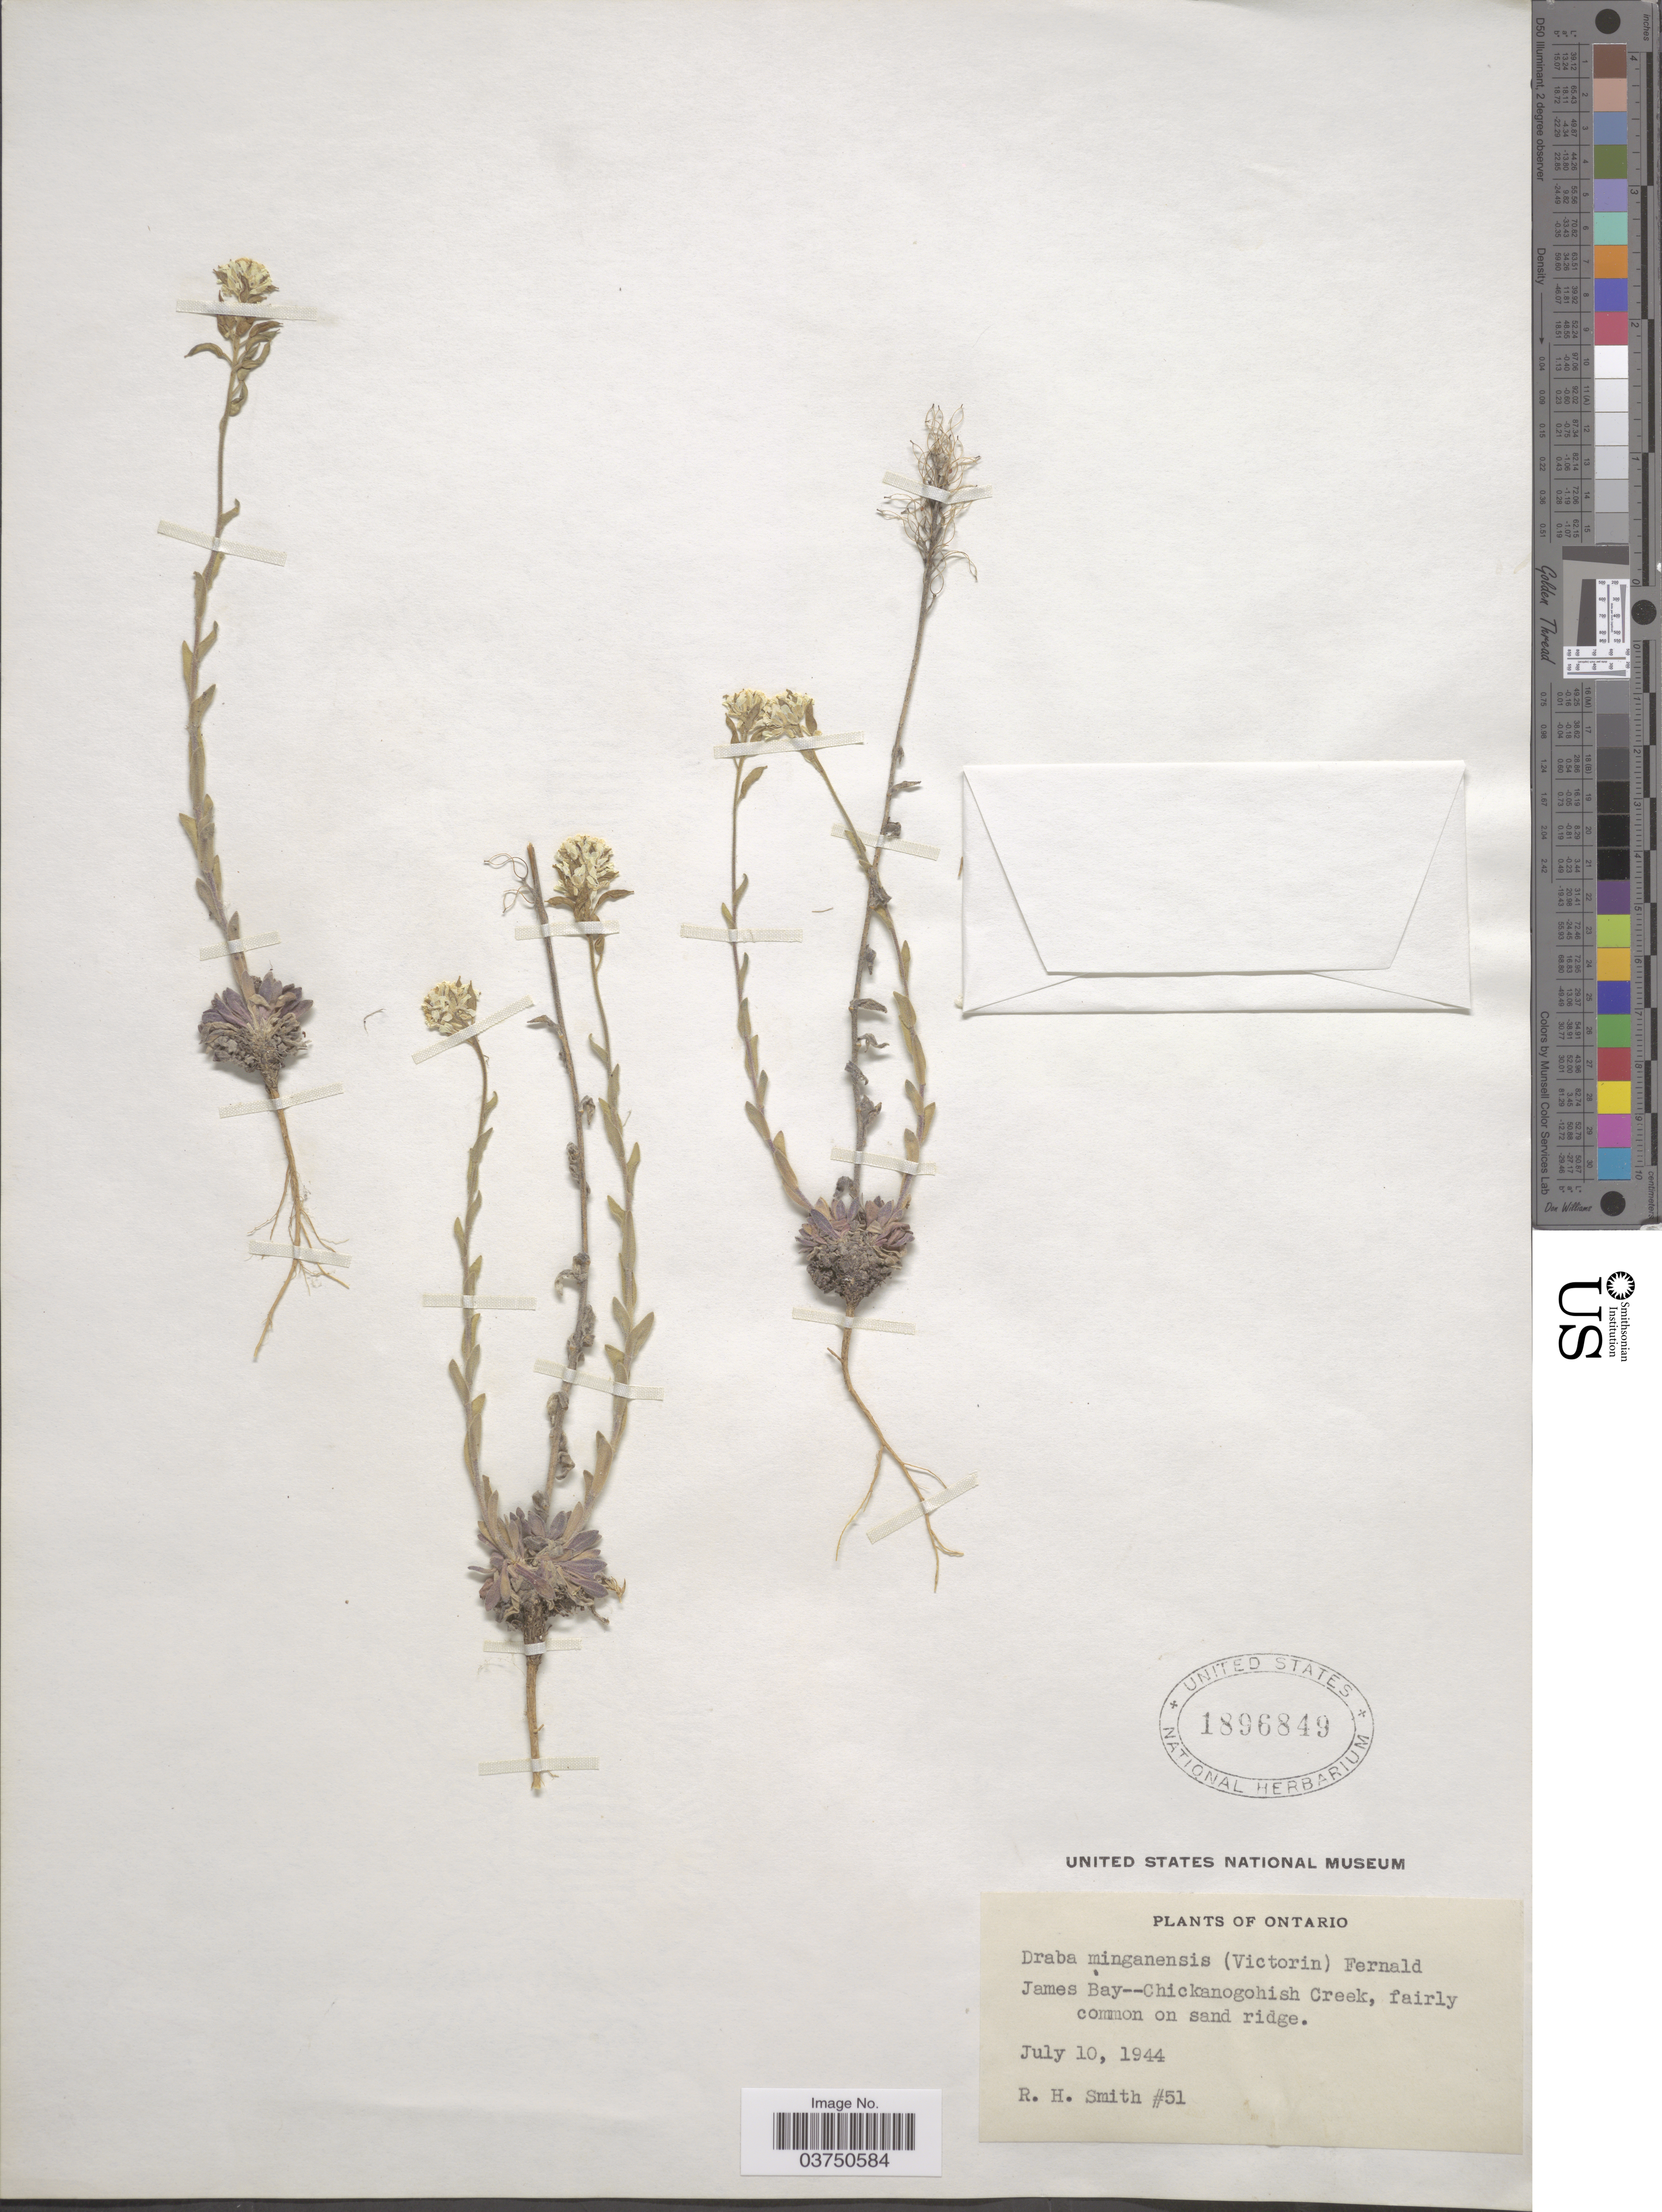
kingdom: Plantae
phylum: Tracheophyta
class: Magnoliopsida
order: Brassicales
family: Brassicaceae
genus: Draba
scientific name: Draba aurea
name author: Vahl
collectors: R. H. Smith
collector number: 51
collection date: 1944-07-10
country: Canada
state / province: Ontario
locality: James Bay -- Chickanogohish Creek.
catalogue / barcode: US 1896849